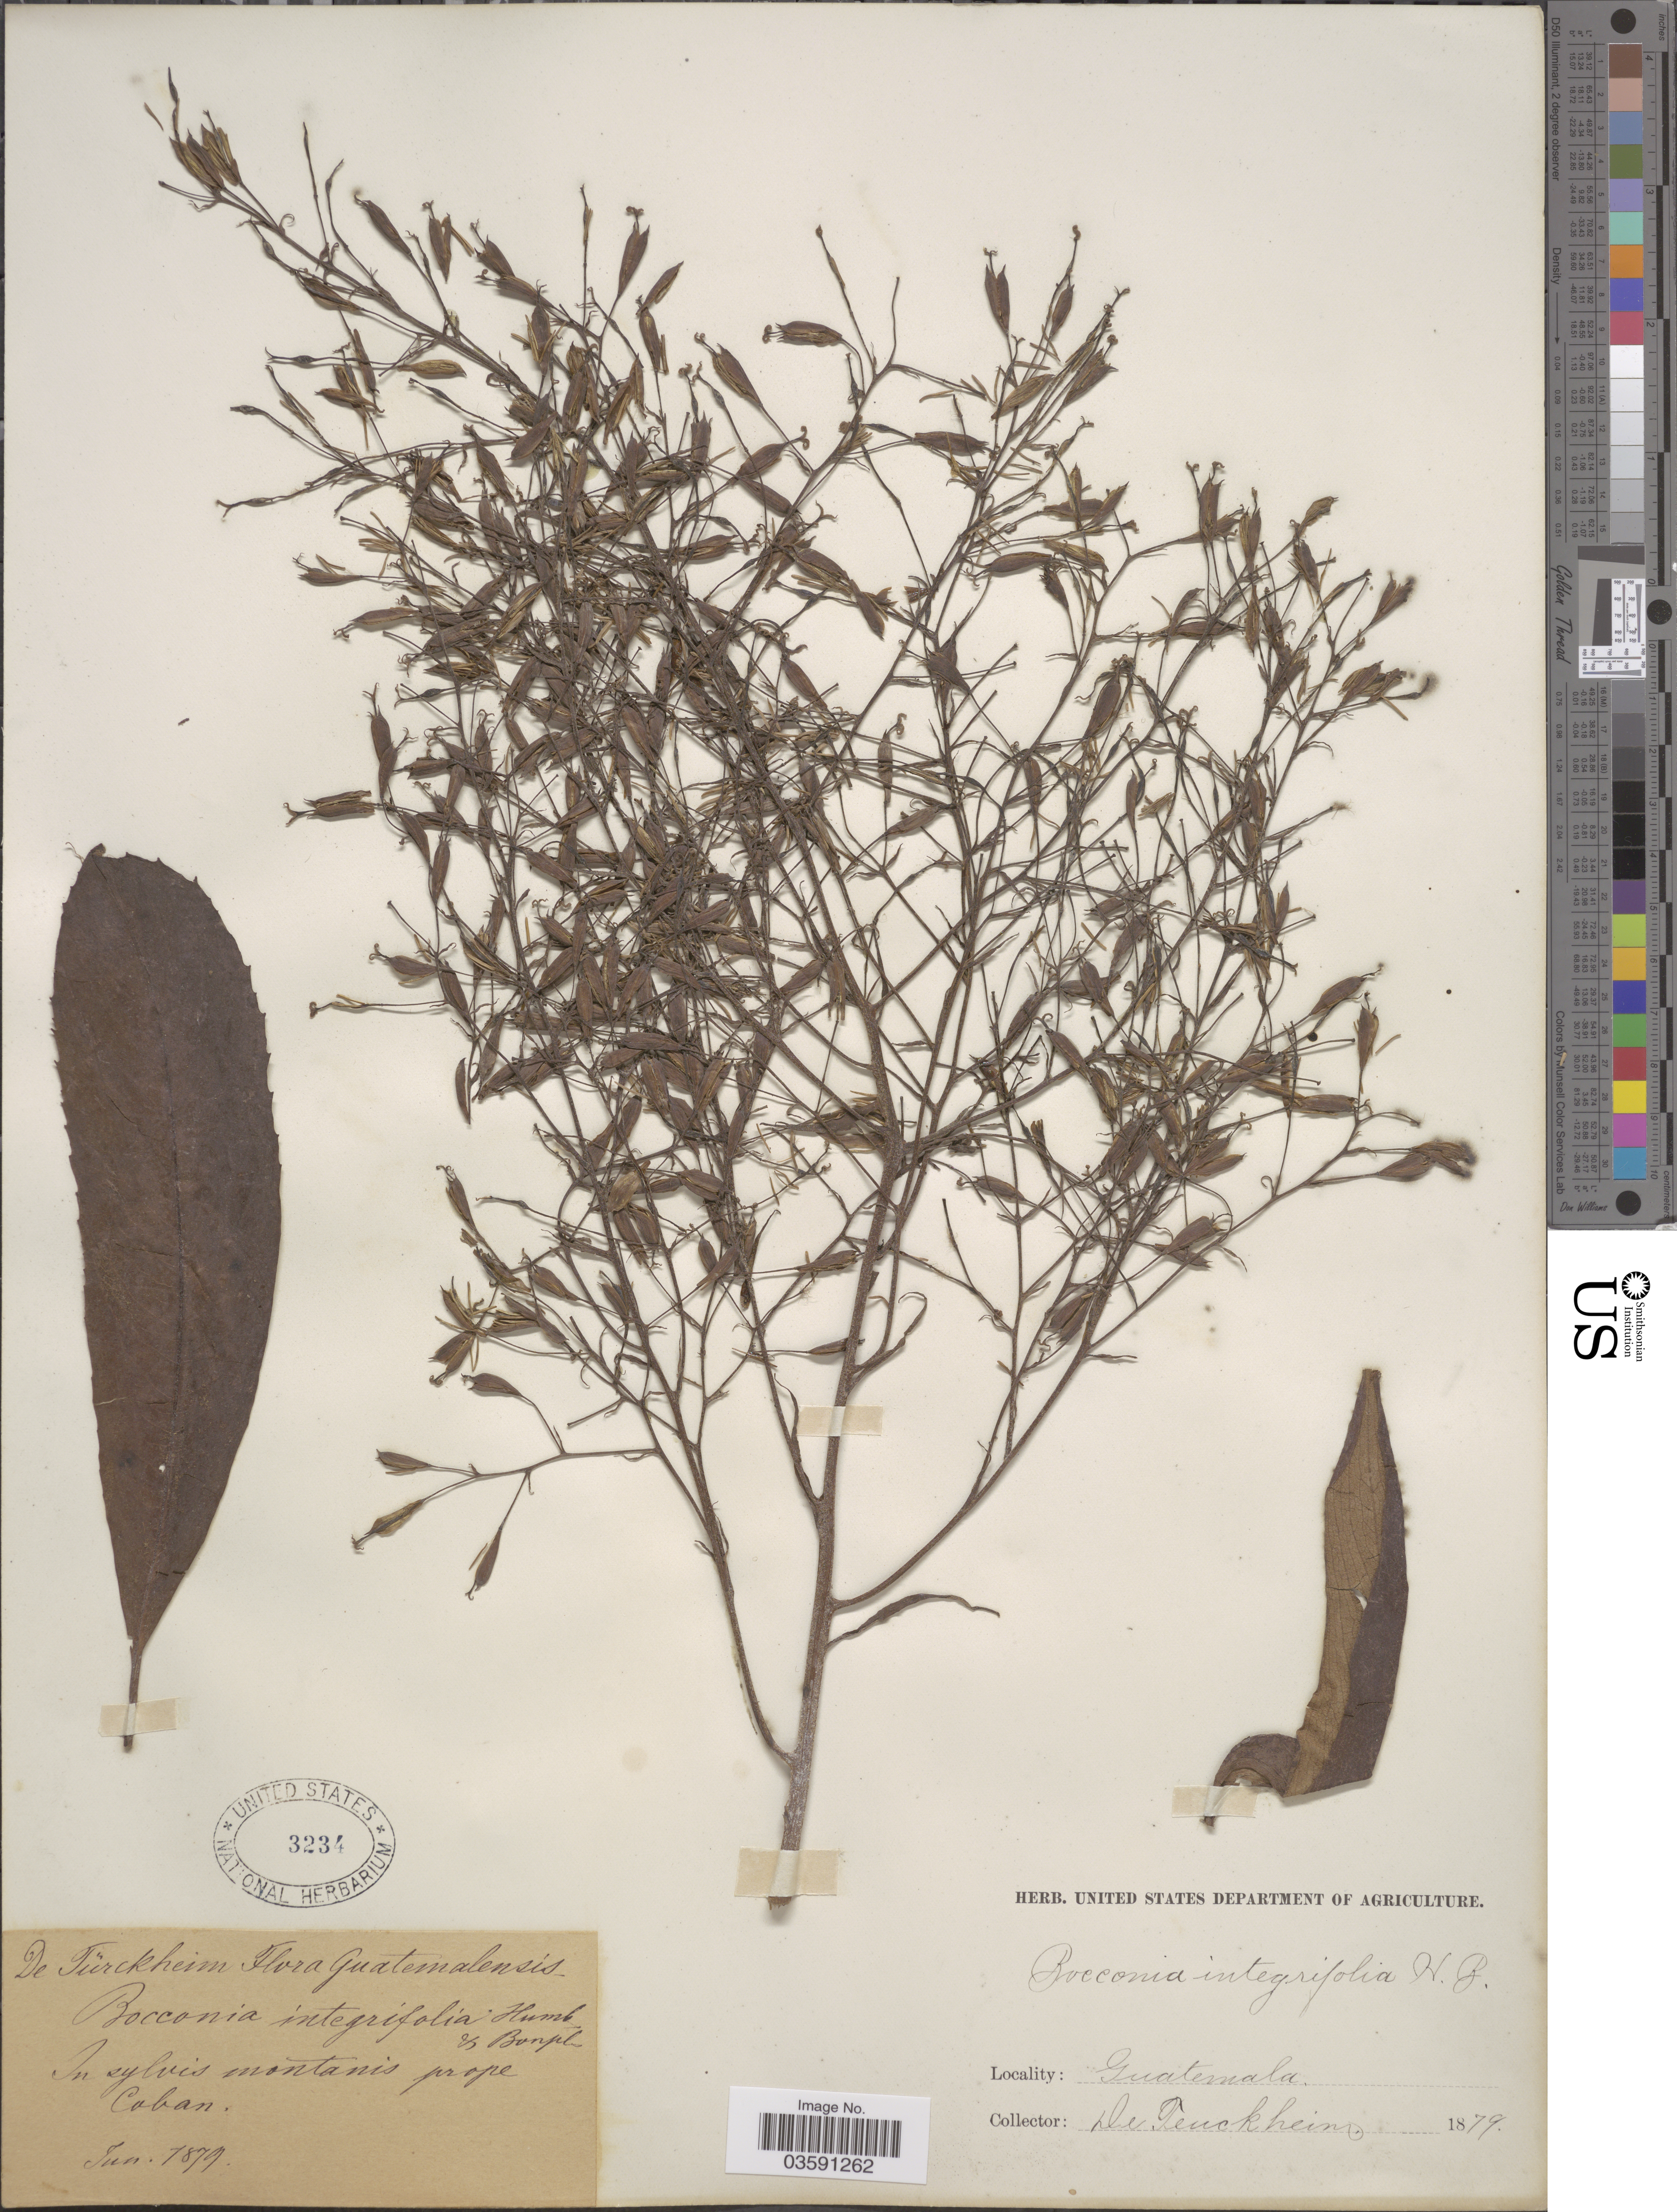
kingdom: Plantae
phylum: Tracheophyta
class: Magnoliopsida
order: Ranunculales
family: Papaveraceae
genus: Bocconia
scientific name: Bocconia gracilis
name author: Hutch.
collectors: -. De Türckheim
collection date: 1879-06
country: Guatemala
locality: In sylvis montanis prope Coban.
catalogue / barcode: US 3234